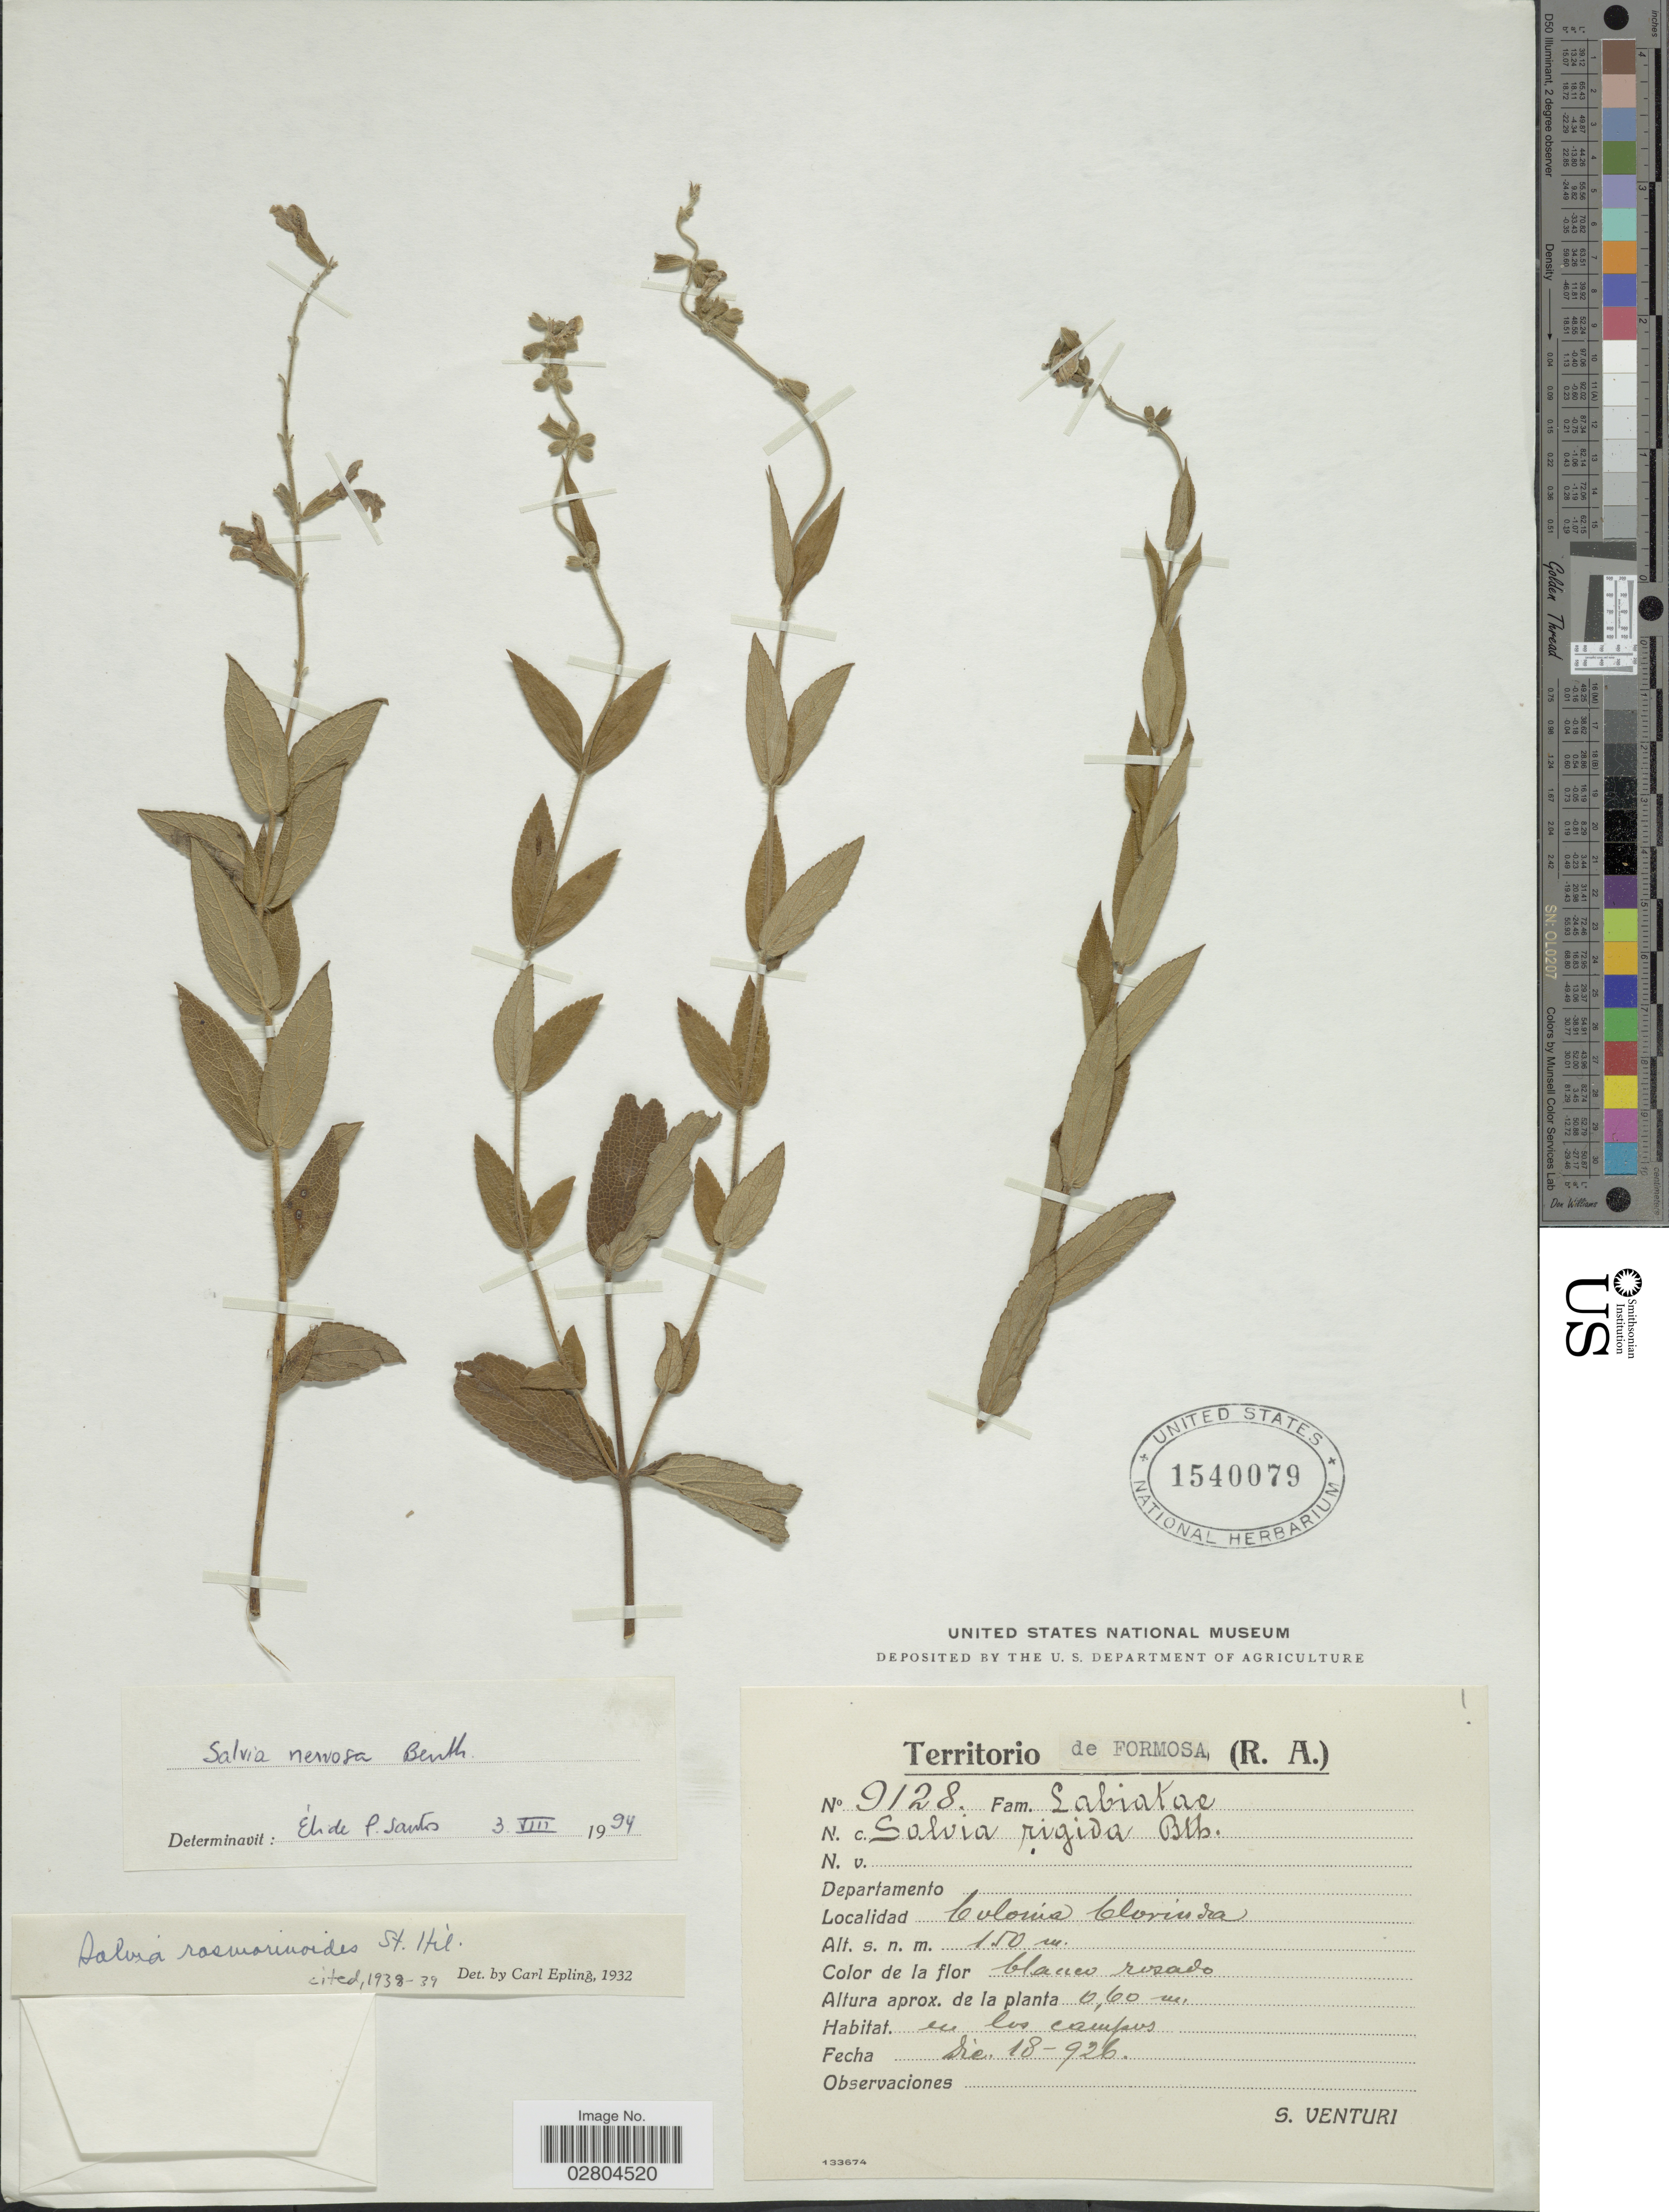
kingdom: Plantae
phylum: Tracheophyta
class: Magnoliopsida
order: Lamiales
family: Lamiaceae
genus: Salvia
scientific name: Salvia nervosa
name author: Benth.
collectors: S. Venturi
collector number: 9128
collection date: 1926-12-18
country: Argentina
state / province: Formosa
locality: Territorio de Formosa. Colonia Clorinda.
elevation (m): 150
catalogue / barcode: US 1540079